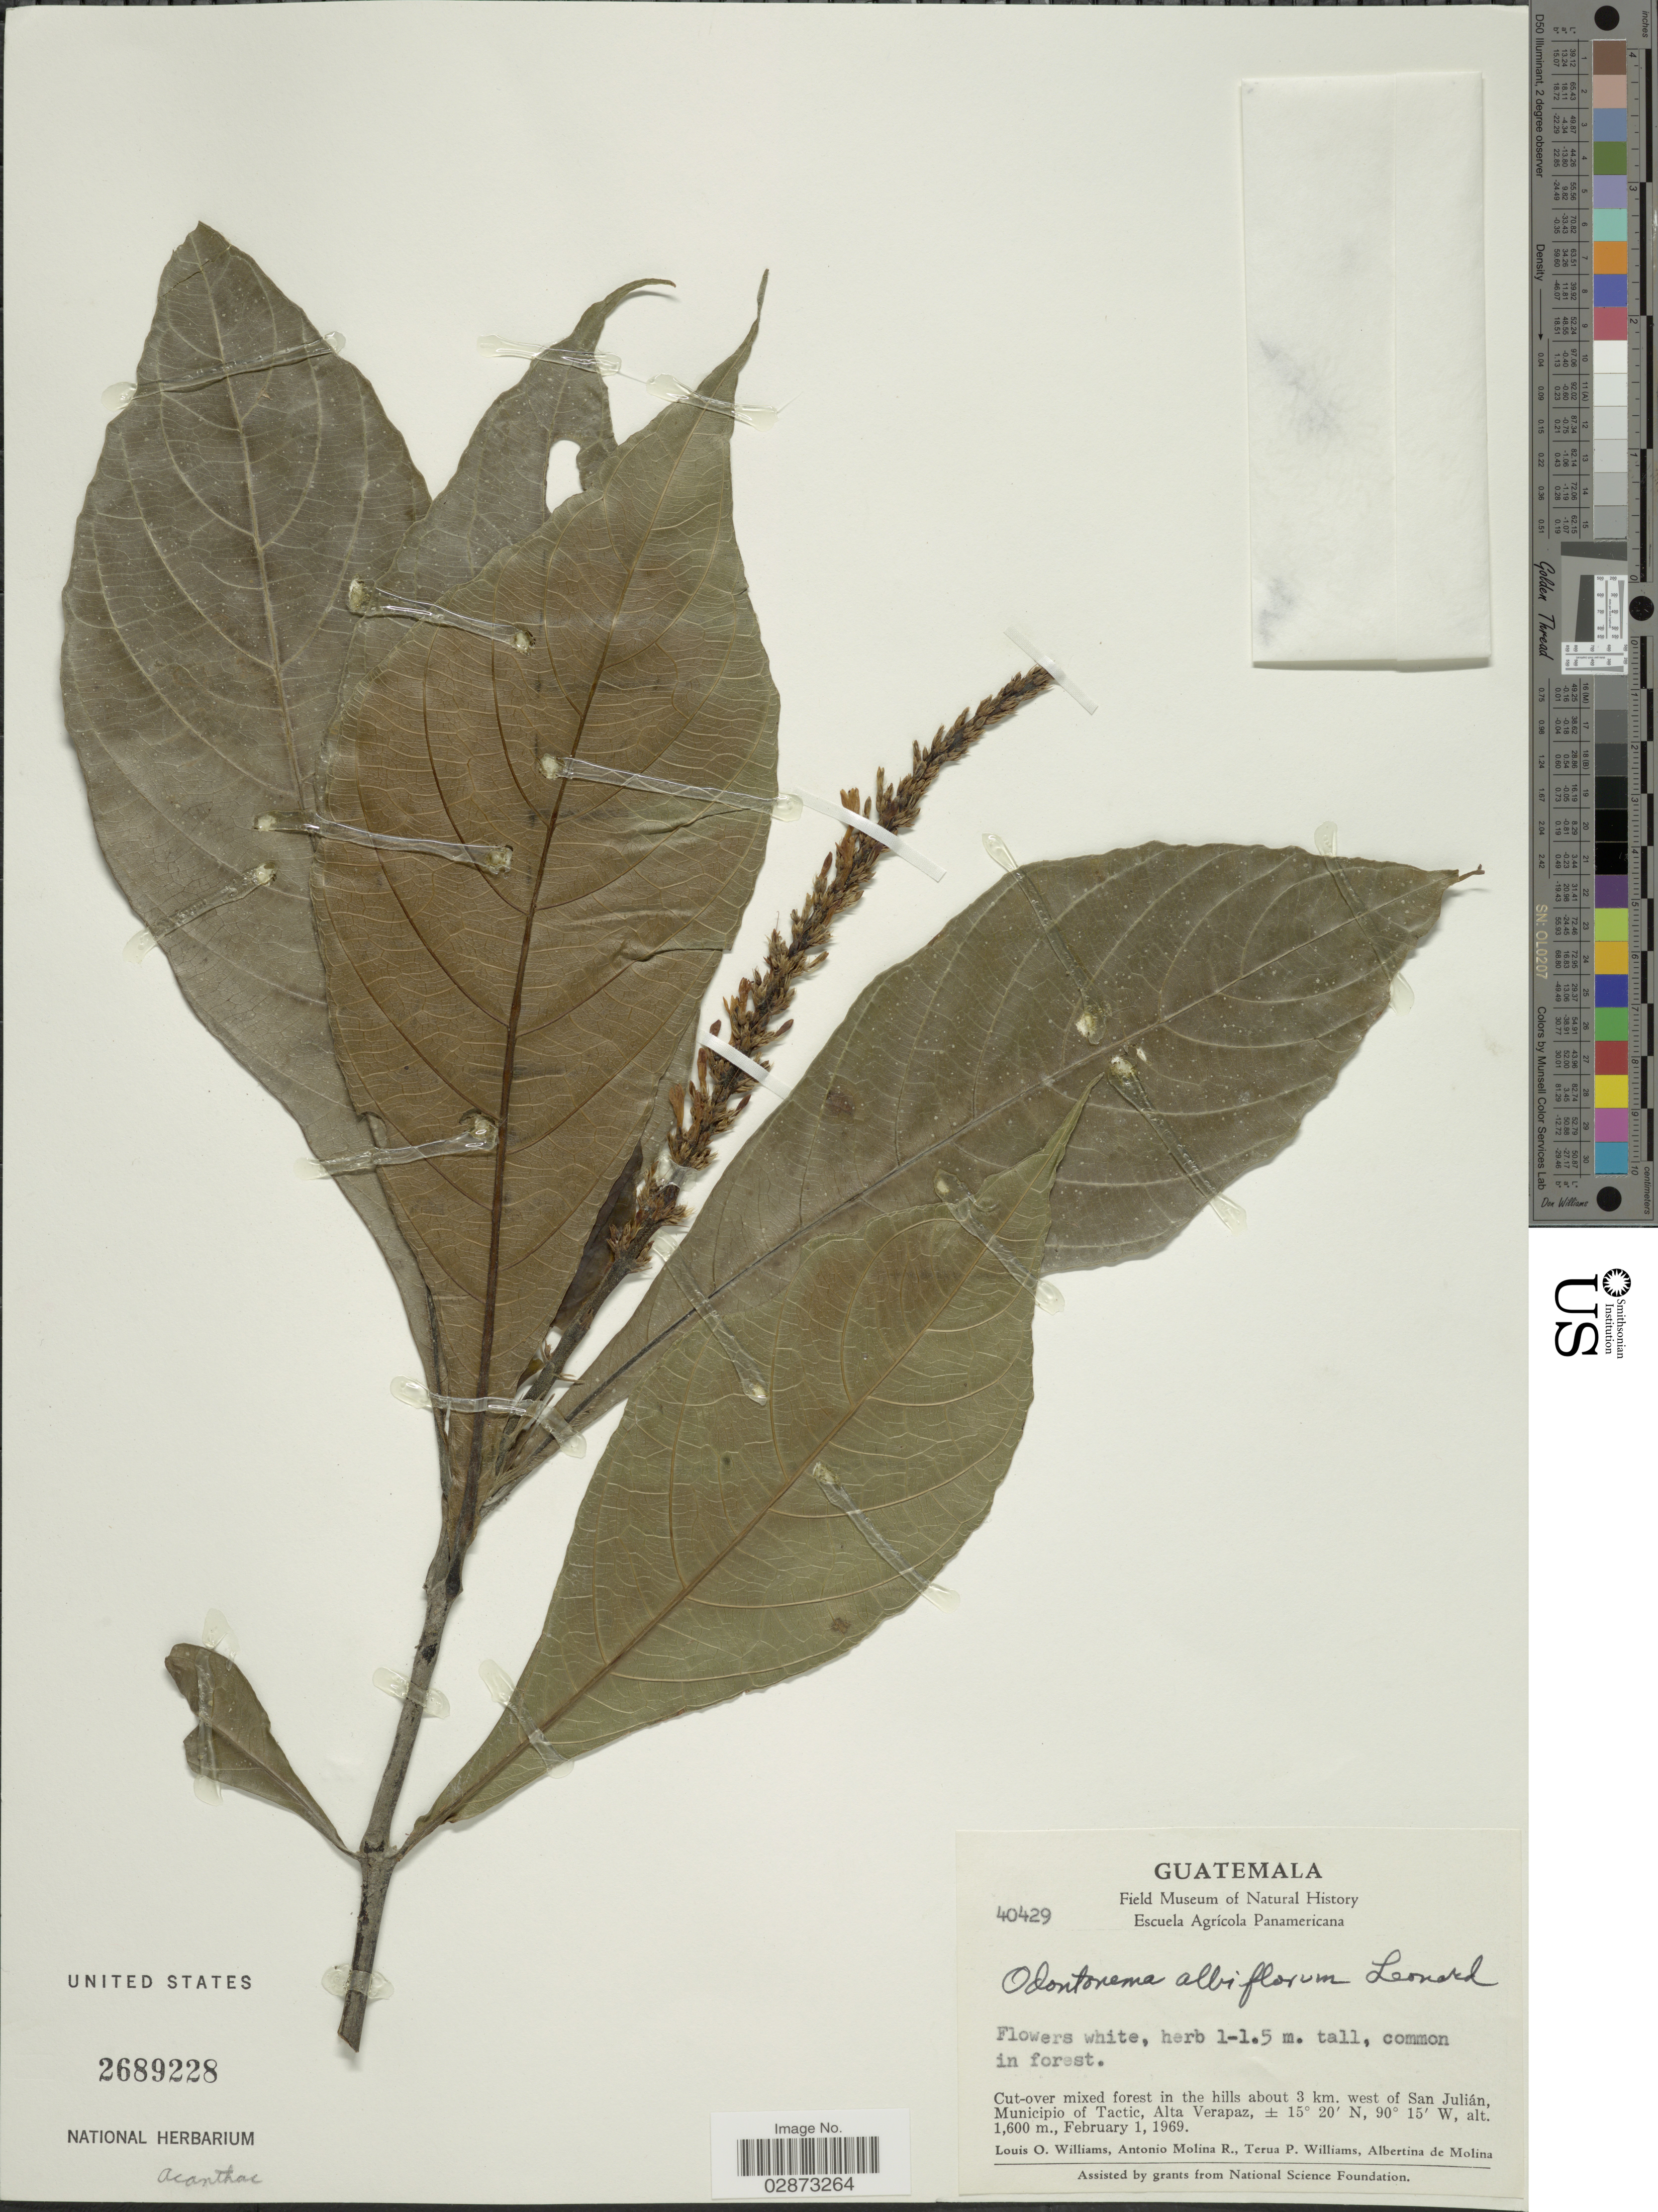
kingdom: Plantae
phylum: Tracheophyta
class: Magnoliopsida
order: Lamiales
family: Acanthaceae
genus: Odontonema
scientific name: Odontonema albiflorum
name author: Leonard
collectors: L. O. Williams, A. Molina R., T. Williams & A. R. Molina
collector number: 40429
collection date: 1969-02-01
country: Guatemala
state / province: Alta Verapaz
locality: In the hills about 3 km. west of San Julián, Municipio of Tactic.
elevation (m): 1600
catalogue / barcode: US 2689228